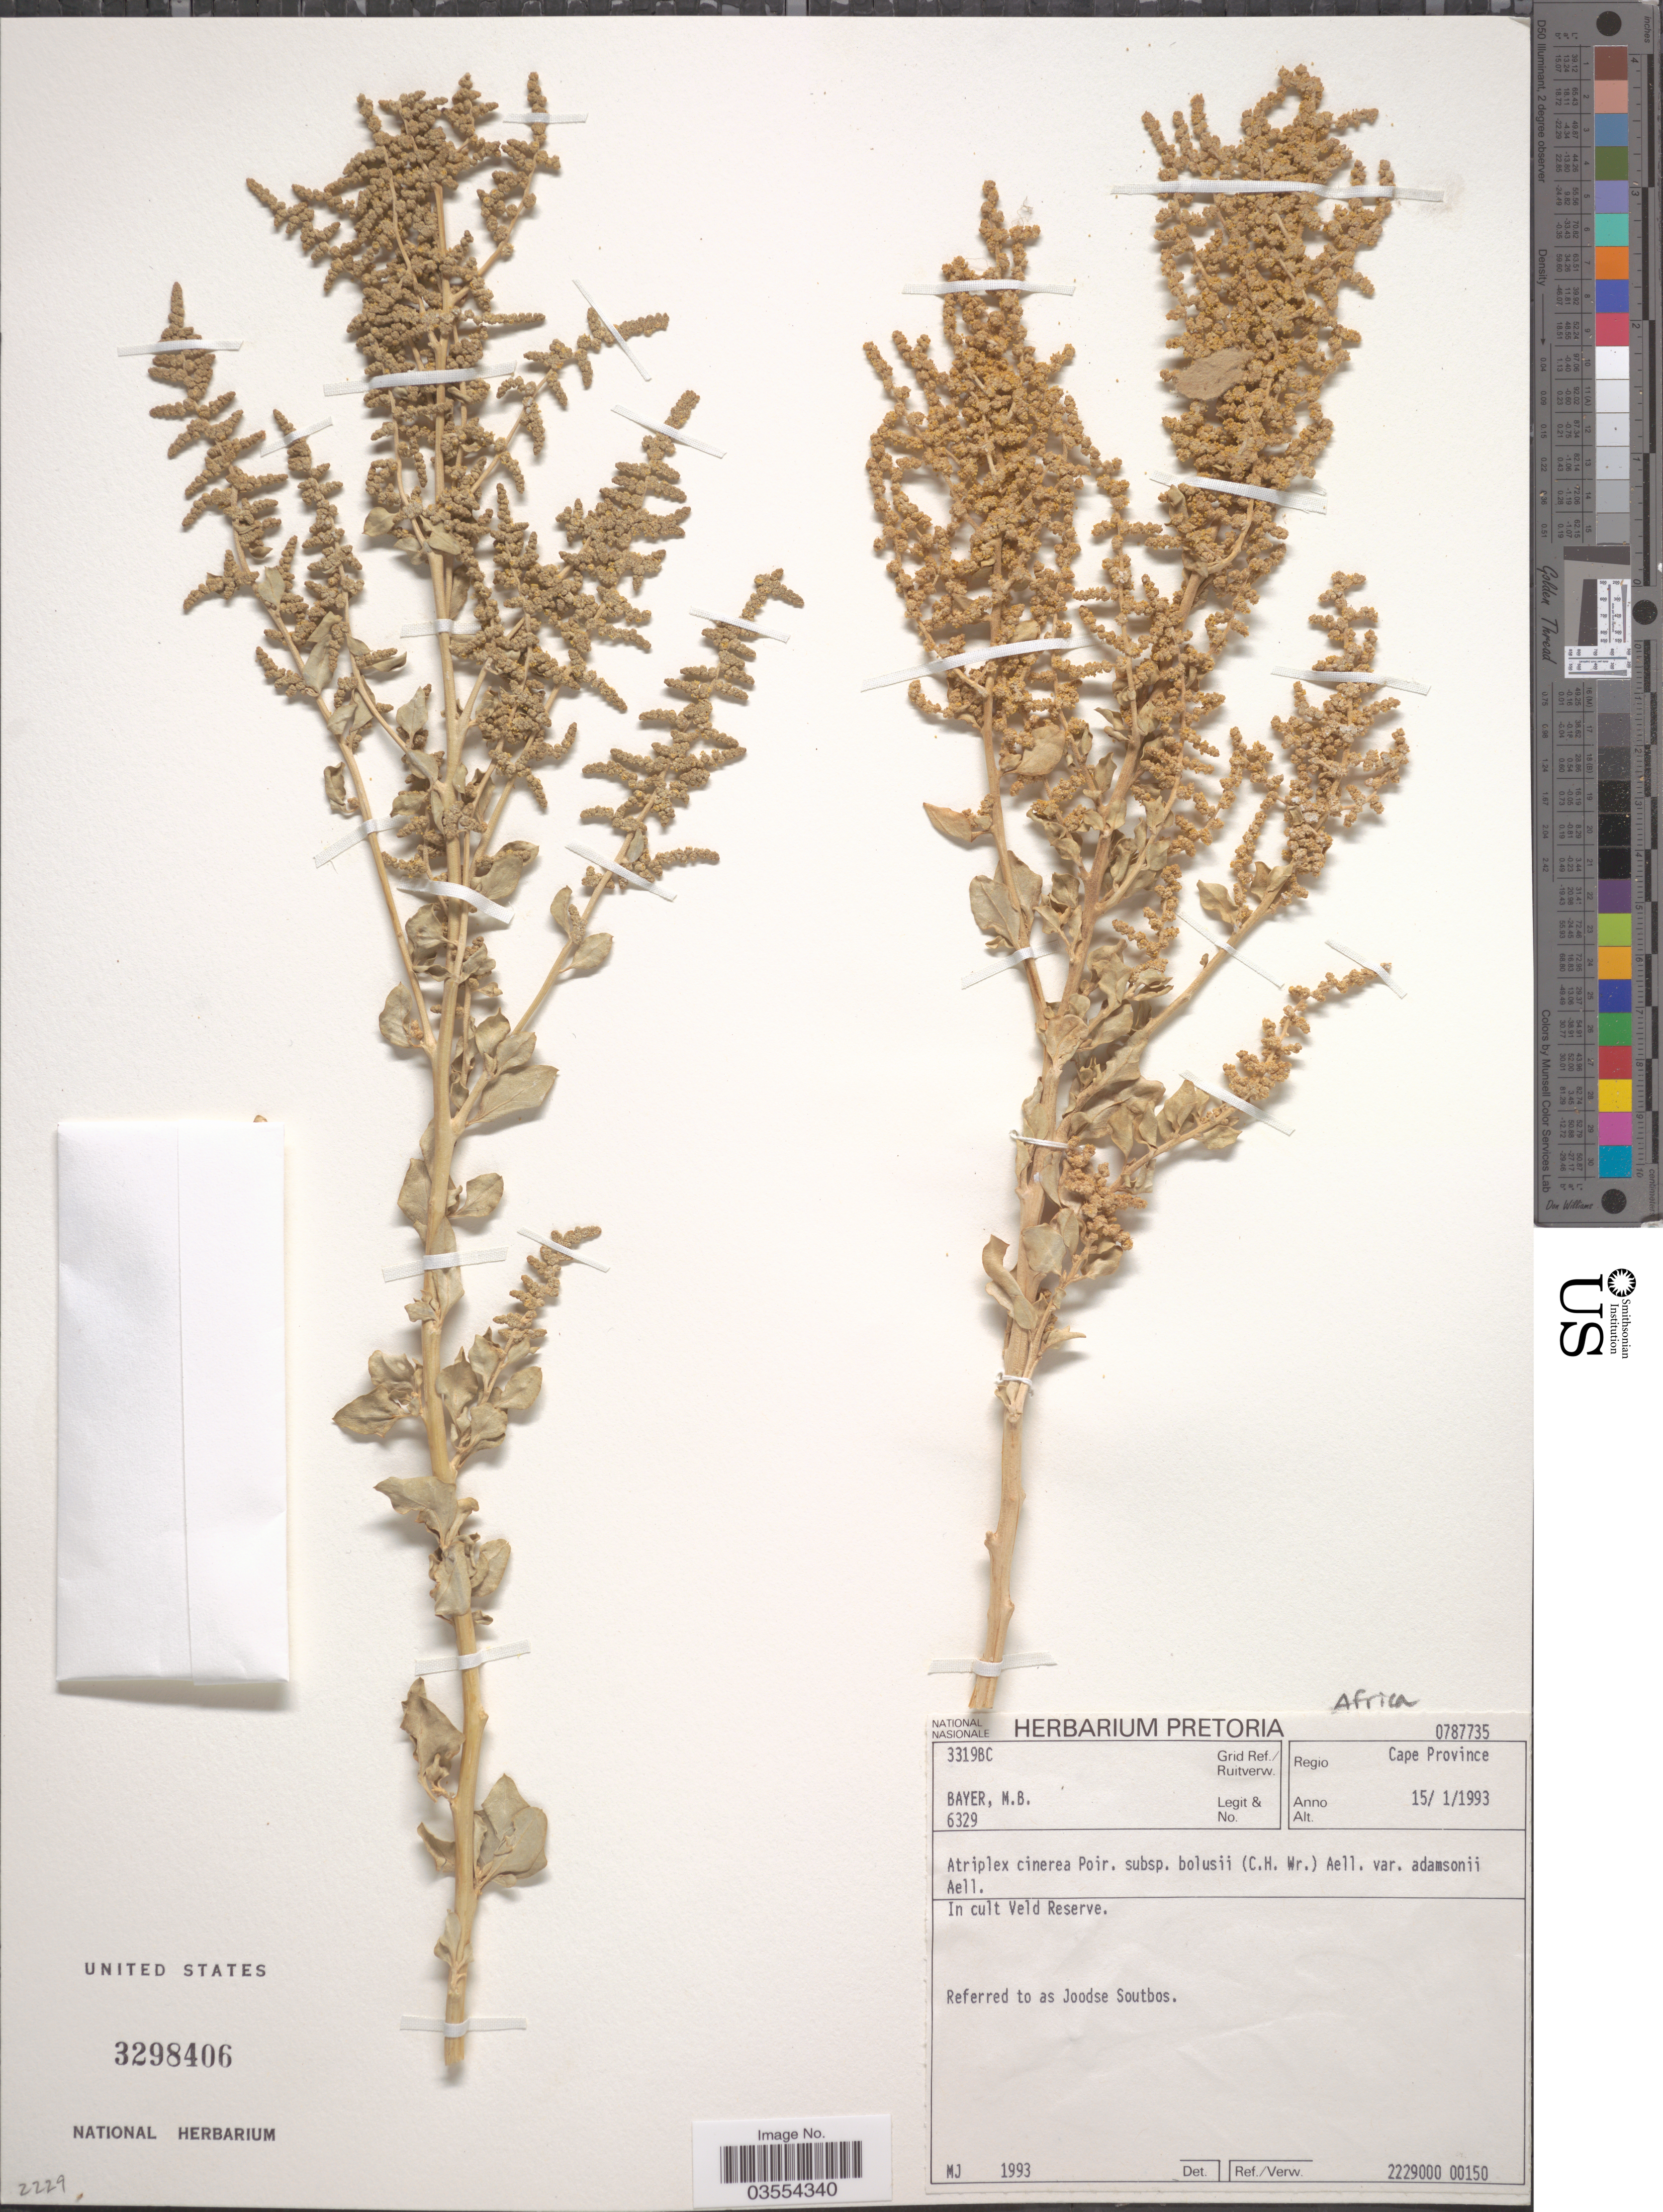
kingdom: Plantae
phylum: Tracheophyta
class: Magnoliopsida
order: Caryophyllales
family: Amaranthaceae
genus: Atriplex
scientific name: Atriplex cinerea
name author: Poir.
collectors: M. Bayer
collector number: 6329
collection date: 1993-01-15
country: South Africa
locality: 3319BC Grid ref./Ruitverw., Regio Cape Province. In cult Veld Reserve.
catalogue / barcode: US 3298406